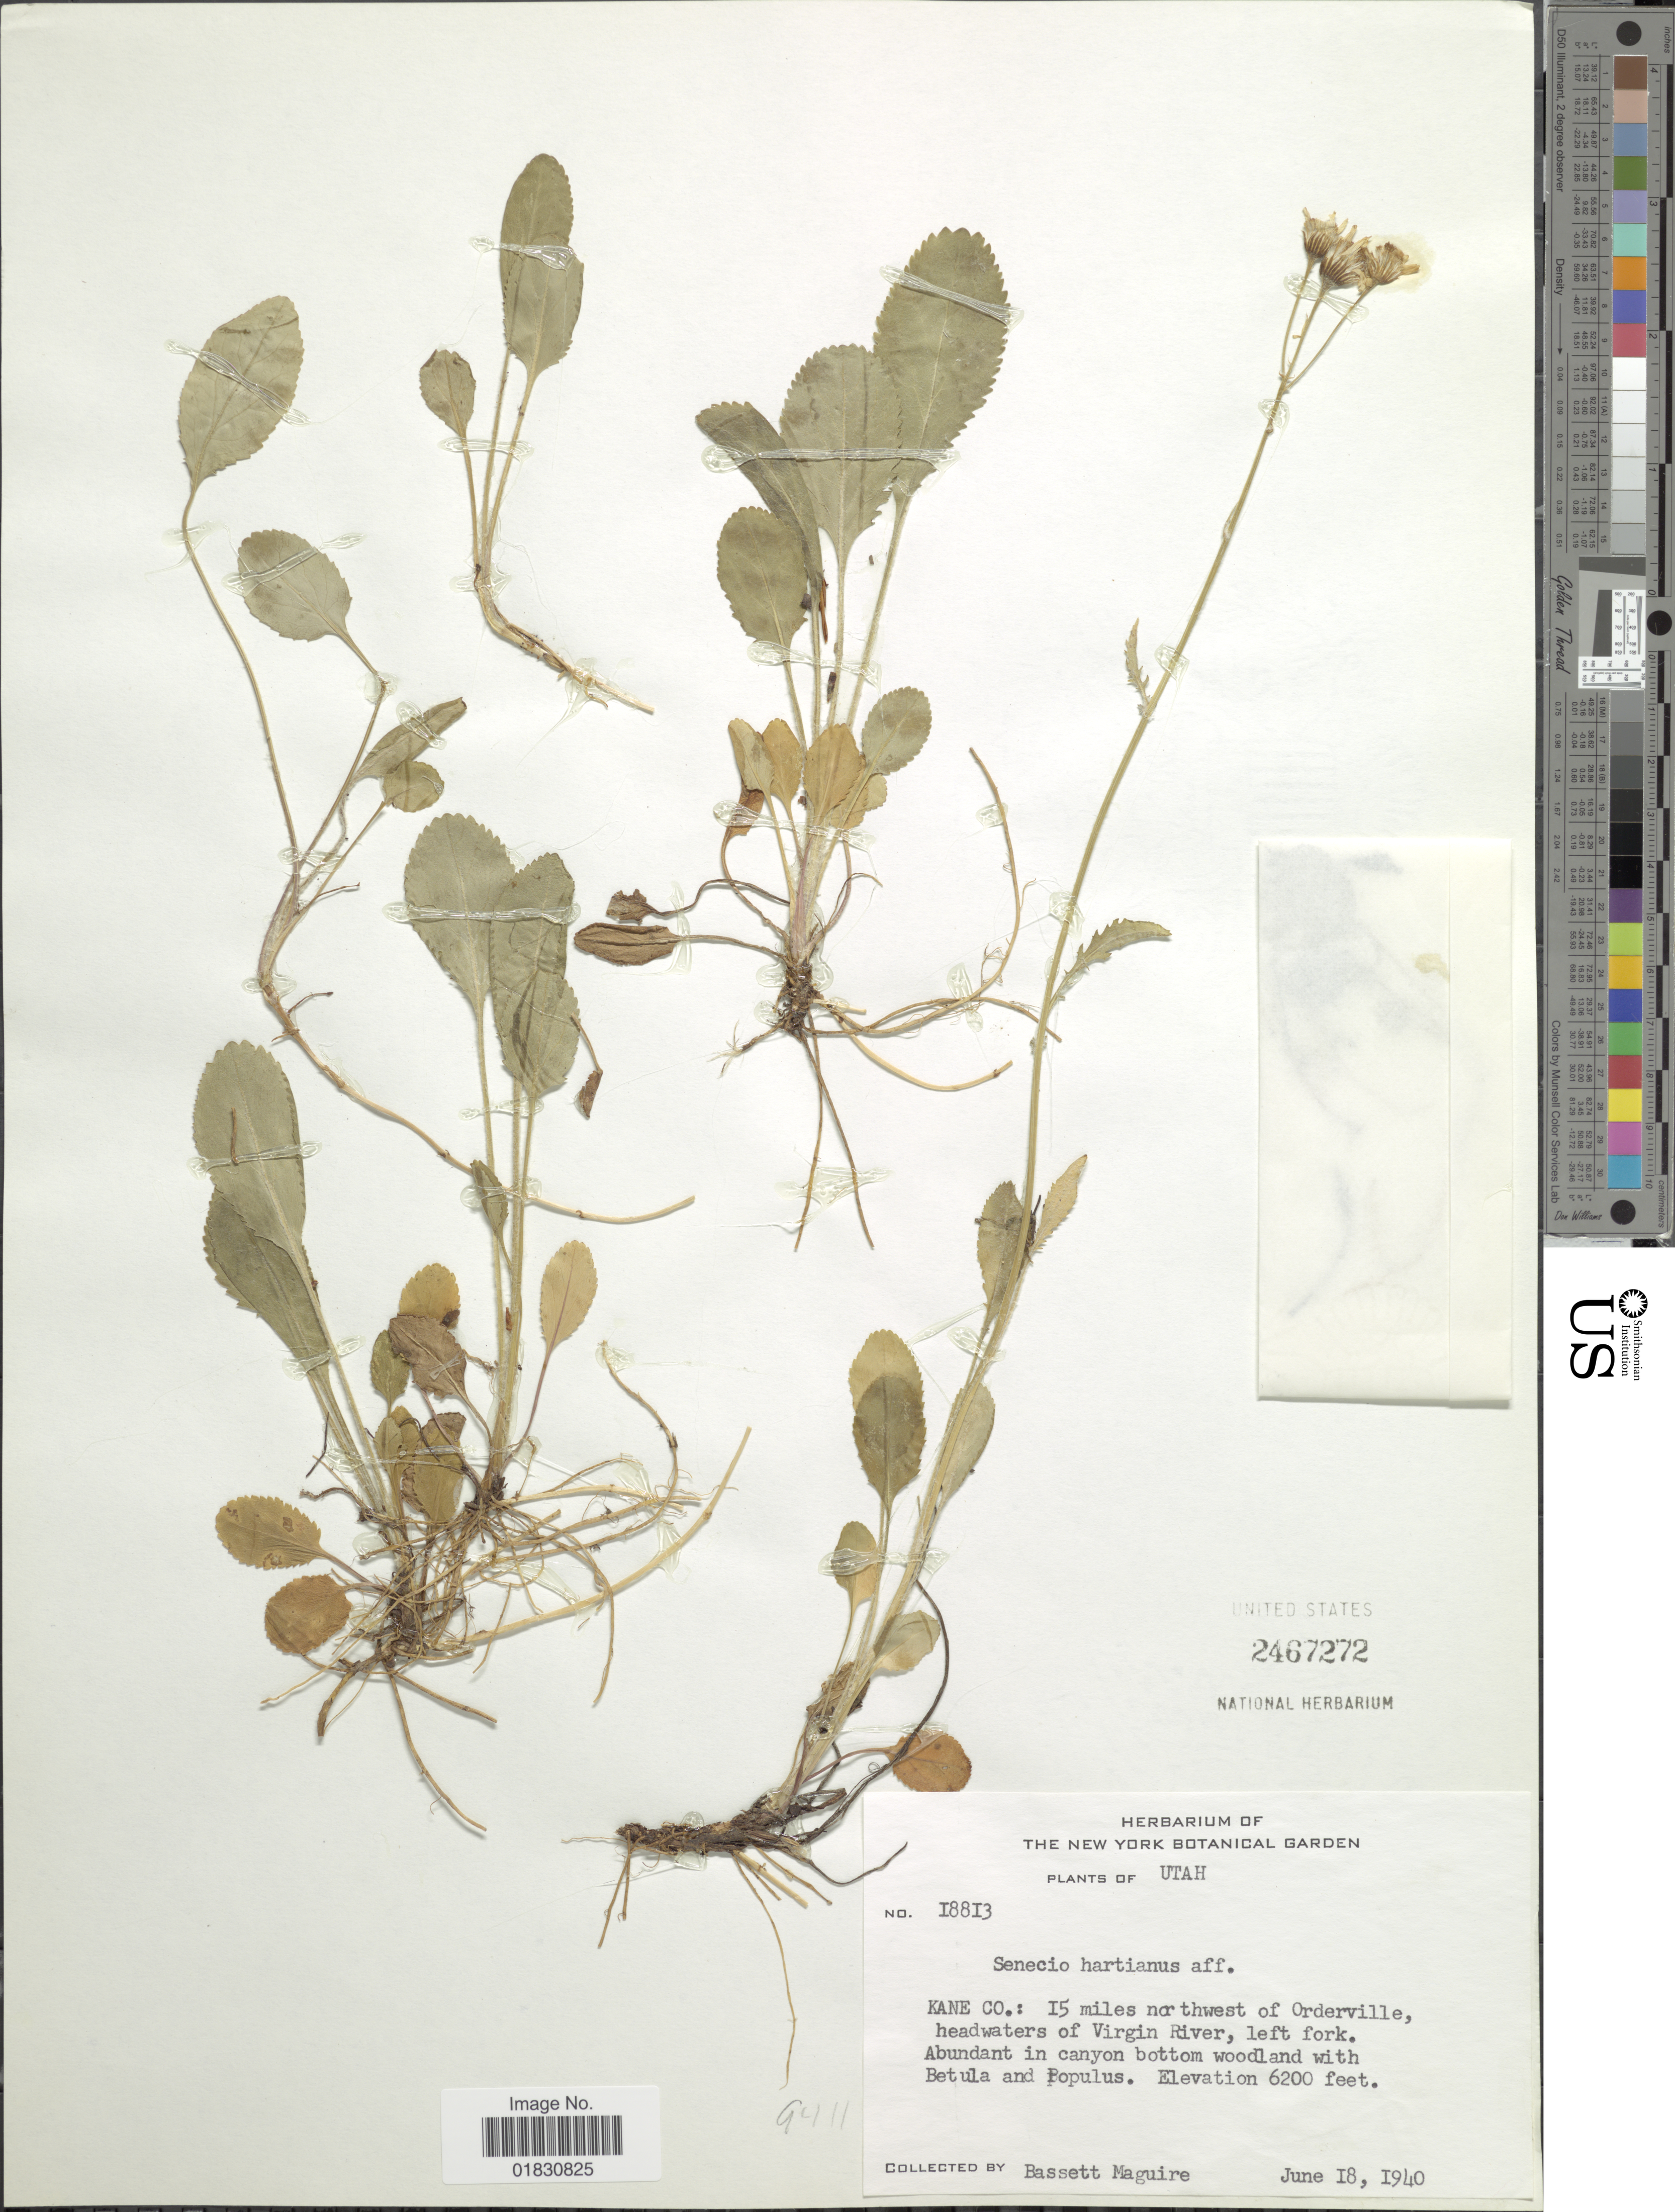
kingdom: Plantae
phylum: Tracheophyta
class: Magnoliopsida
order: Asterales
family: Asteraceae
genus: Packera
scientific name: Packera hartiana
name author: (A. Heller) W.A. Weber & Á. Löve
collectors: B. Maguire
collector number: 18813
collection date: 1940-06-18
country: United States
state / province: Utah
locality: Kane Co: 15 miles northwest of Orderville, headwaters of Virgin River, left fork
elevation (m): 1890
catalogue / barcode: US 2467272